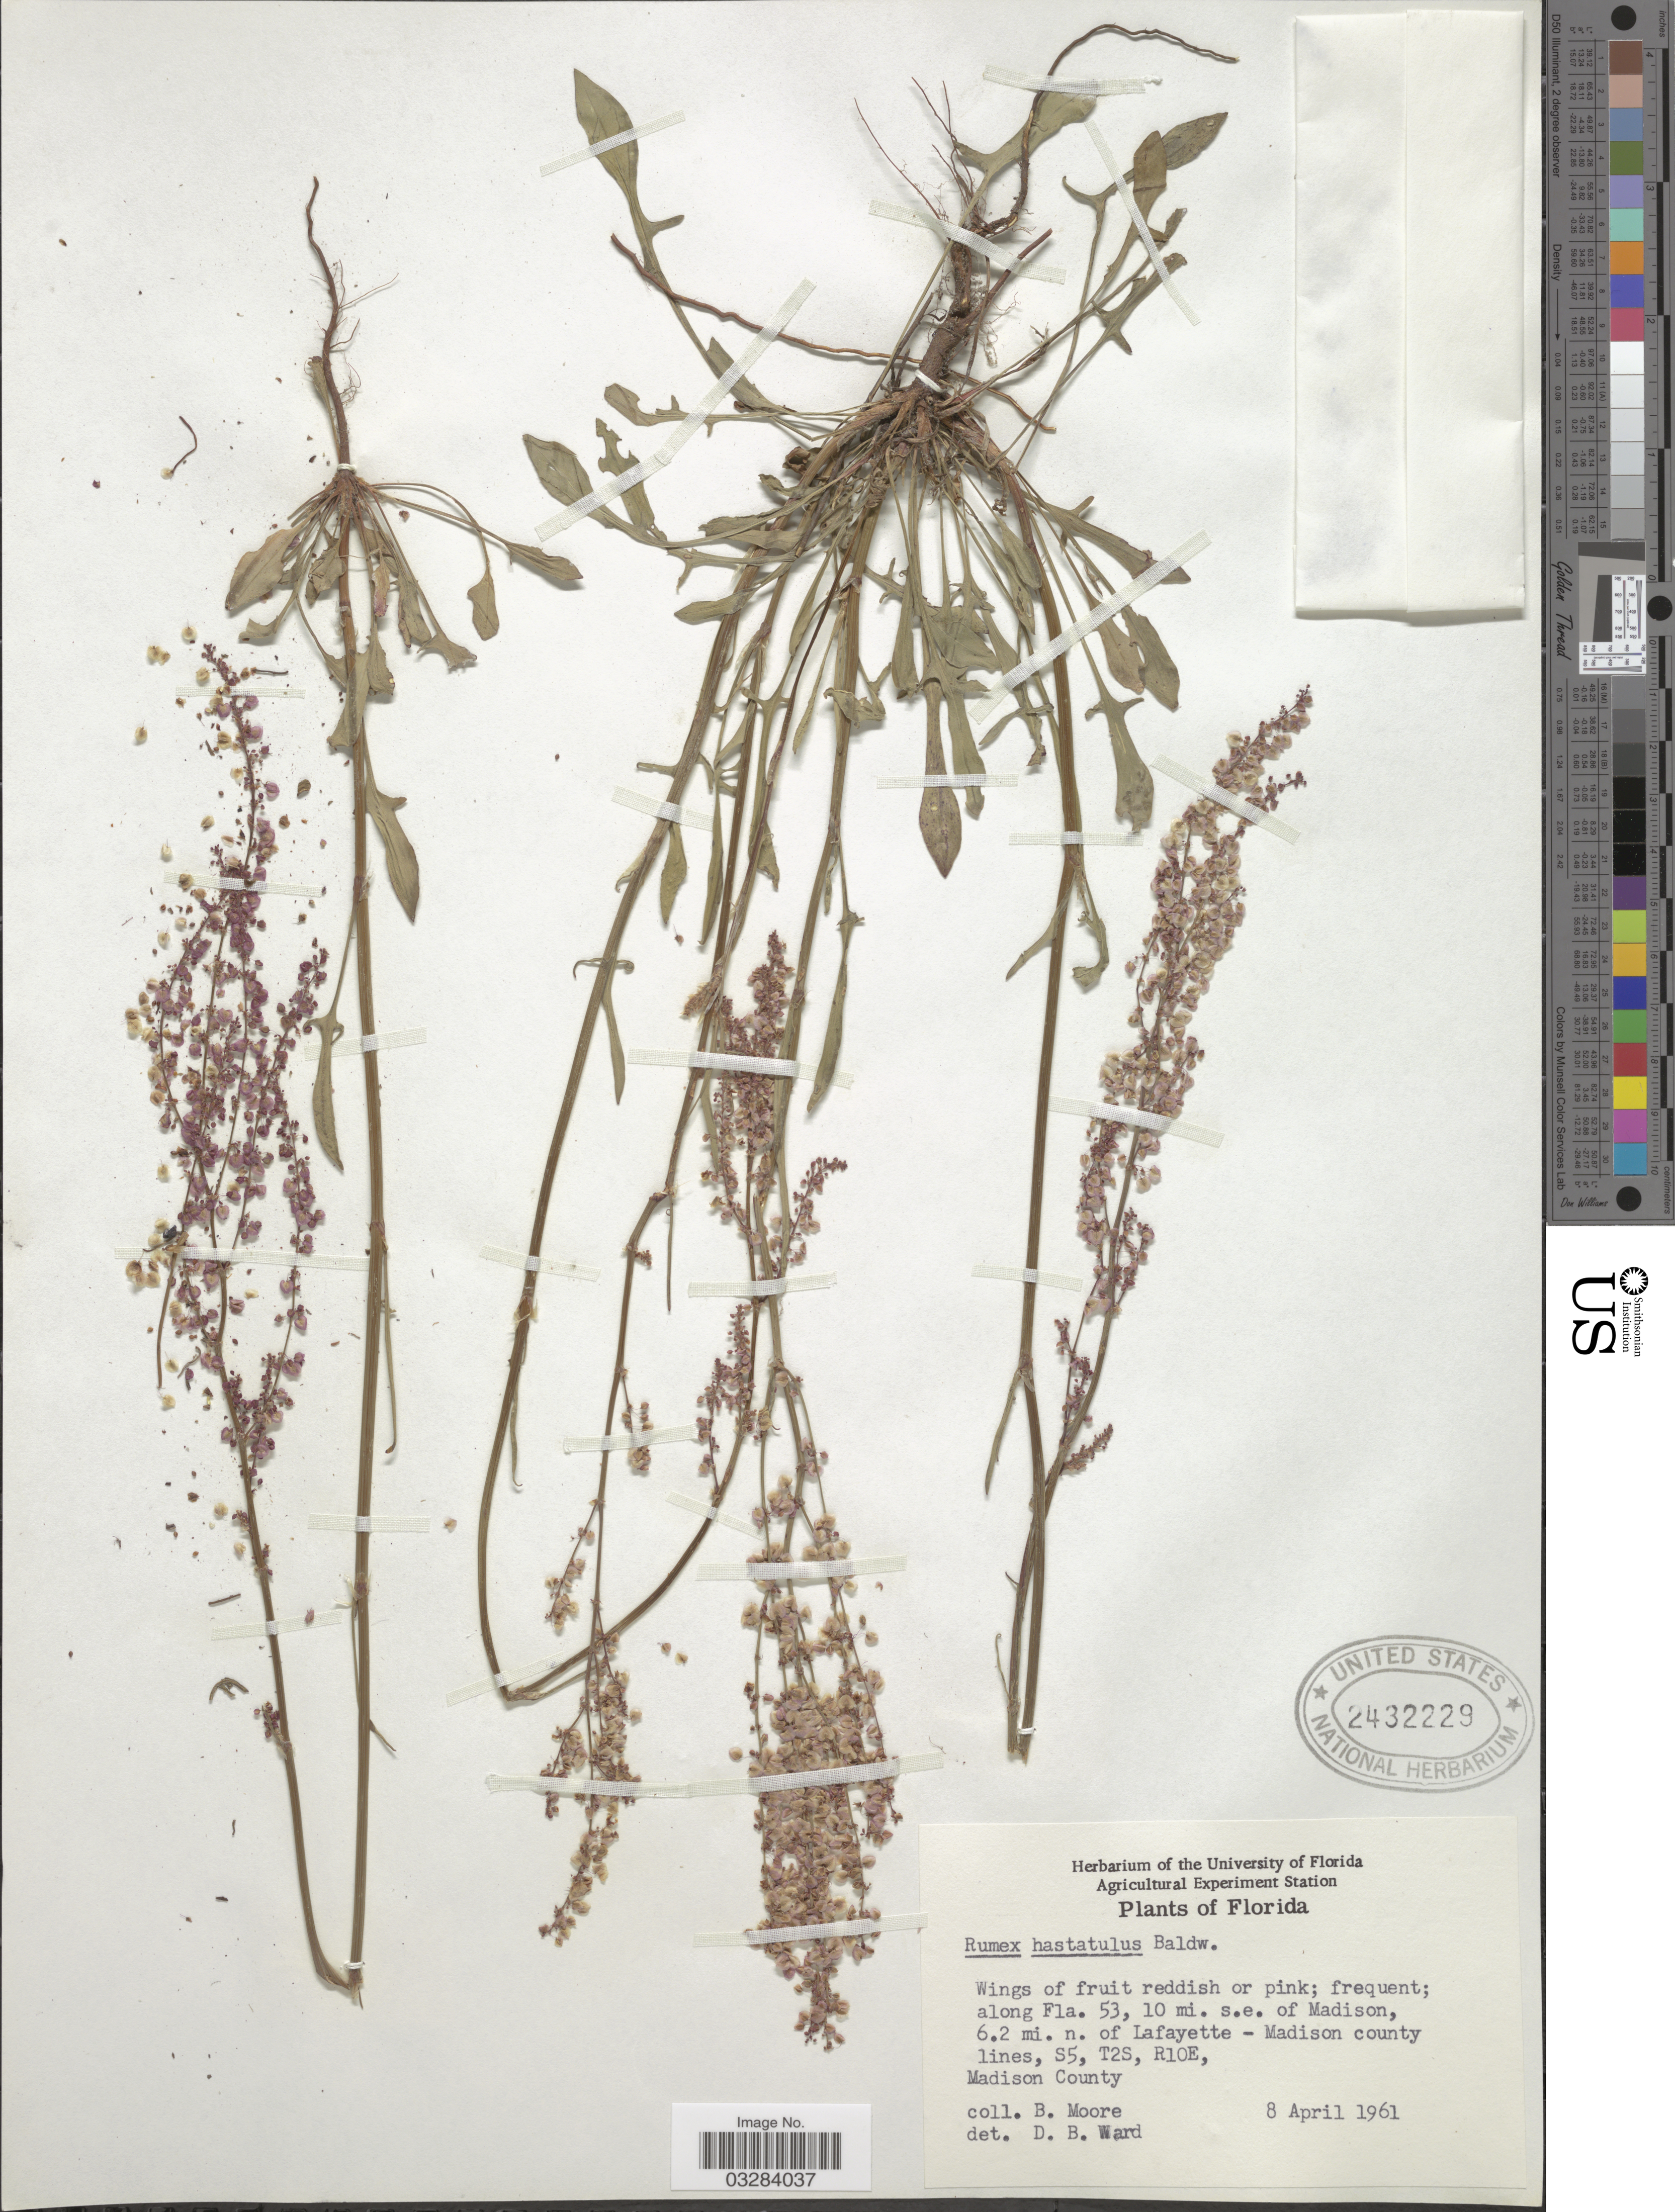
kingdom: Plantae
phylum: Tracheophyta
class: Magnoliopsida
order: Caryophyllales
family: Polygonaceae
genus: Rumex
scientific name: Rumex hastatulus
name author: Baldwin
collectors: B. Moore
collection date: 1961-04-08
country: United States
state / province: Florida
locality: Along Fla. 53, 10 mi. s.e. of Madison, 6.2 mi.n. of Lafayette - Madison county lines, S5, T2S, R10E, Madison County.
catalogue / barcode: US 2432229